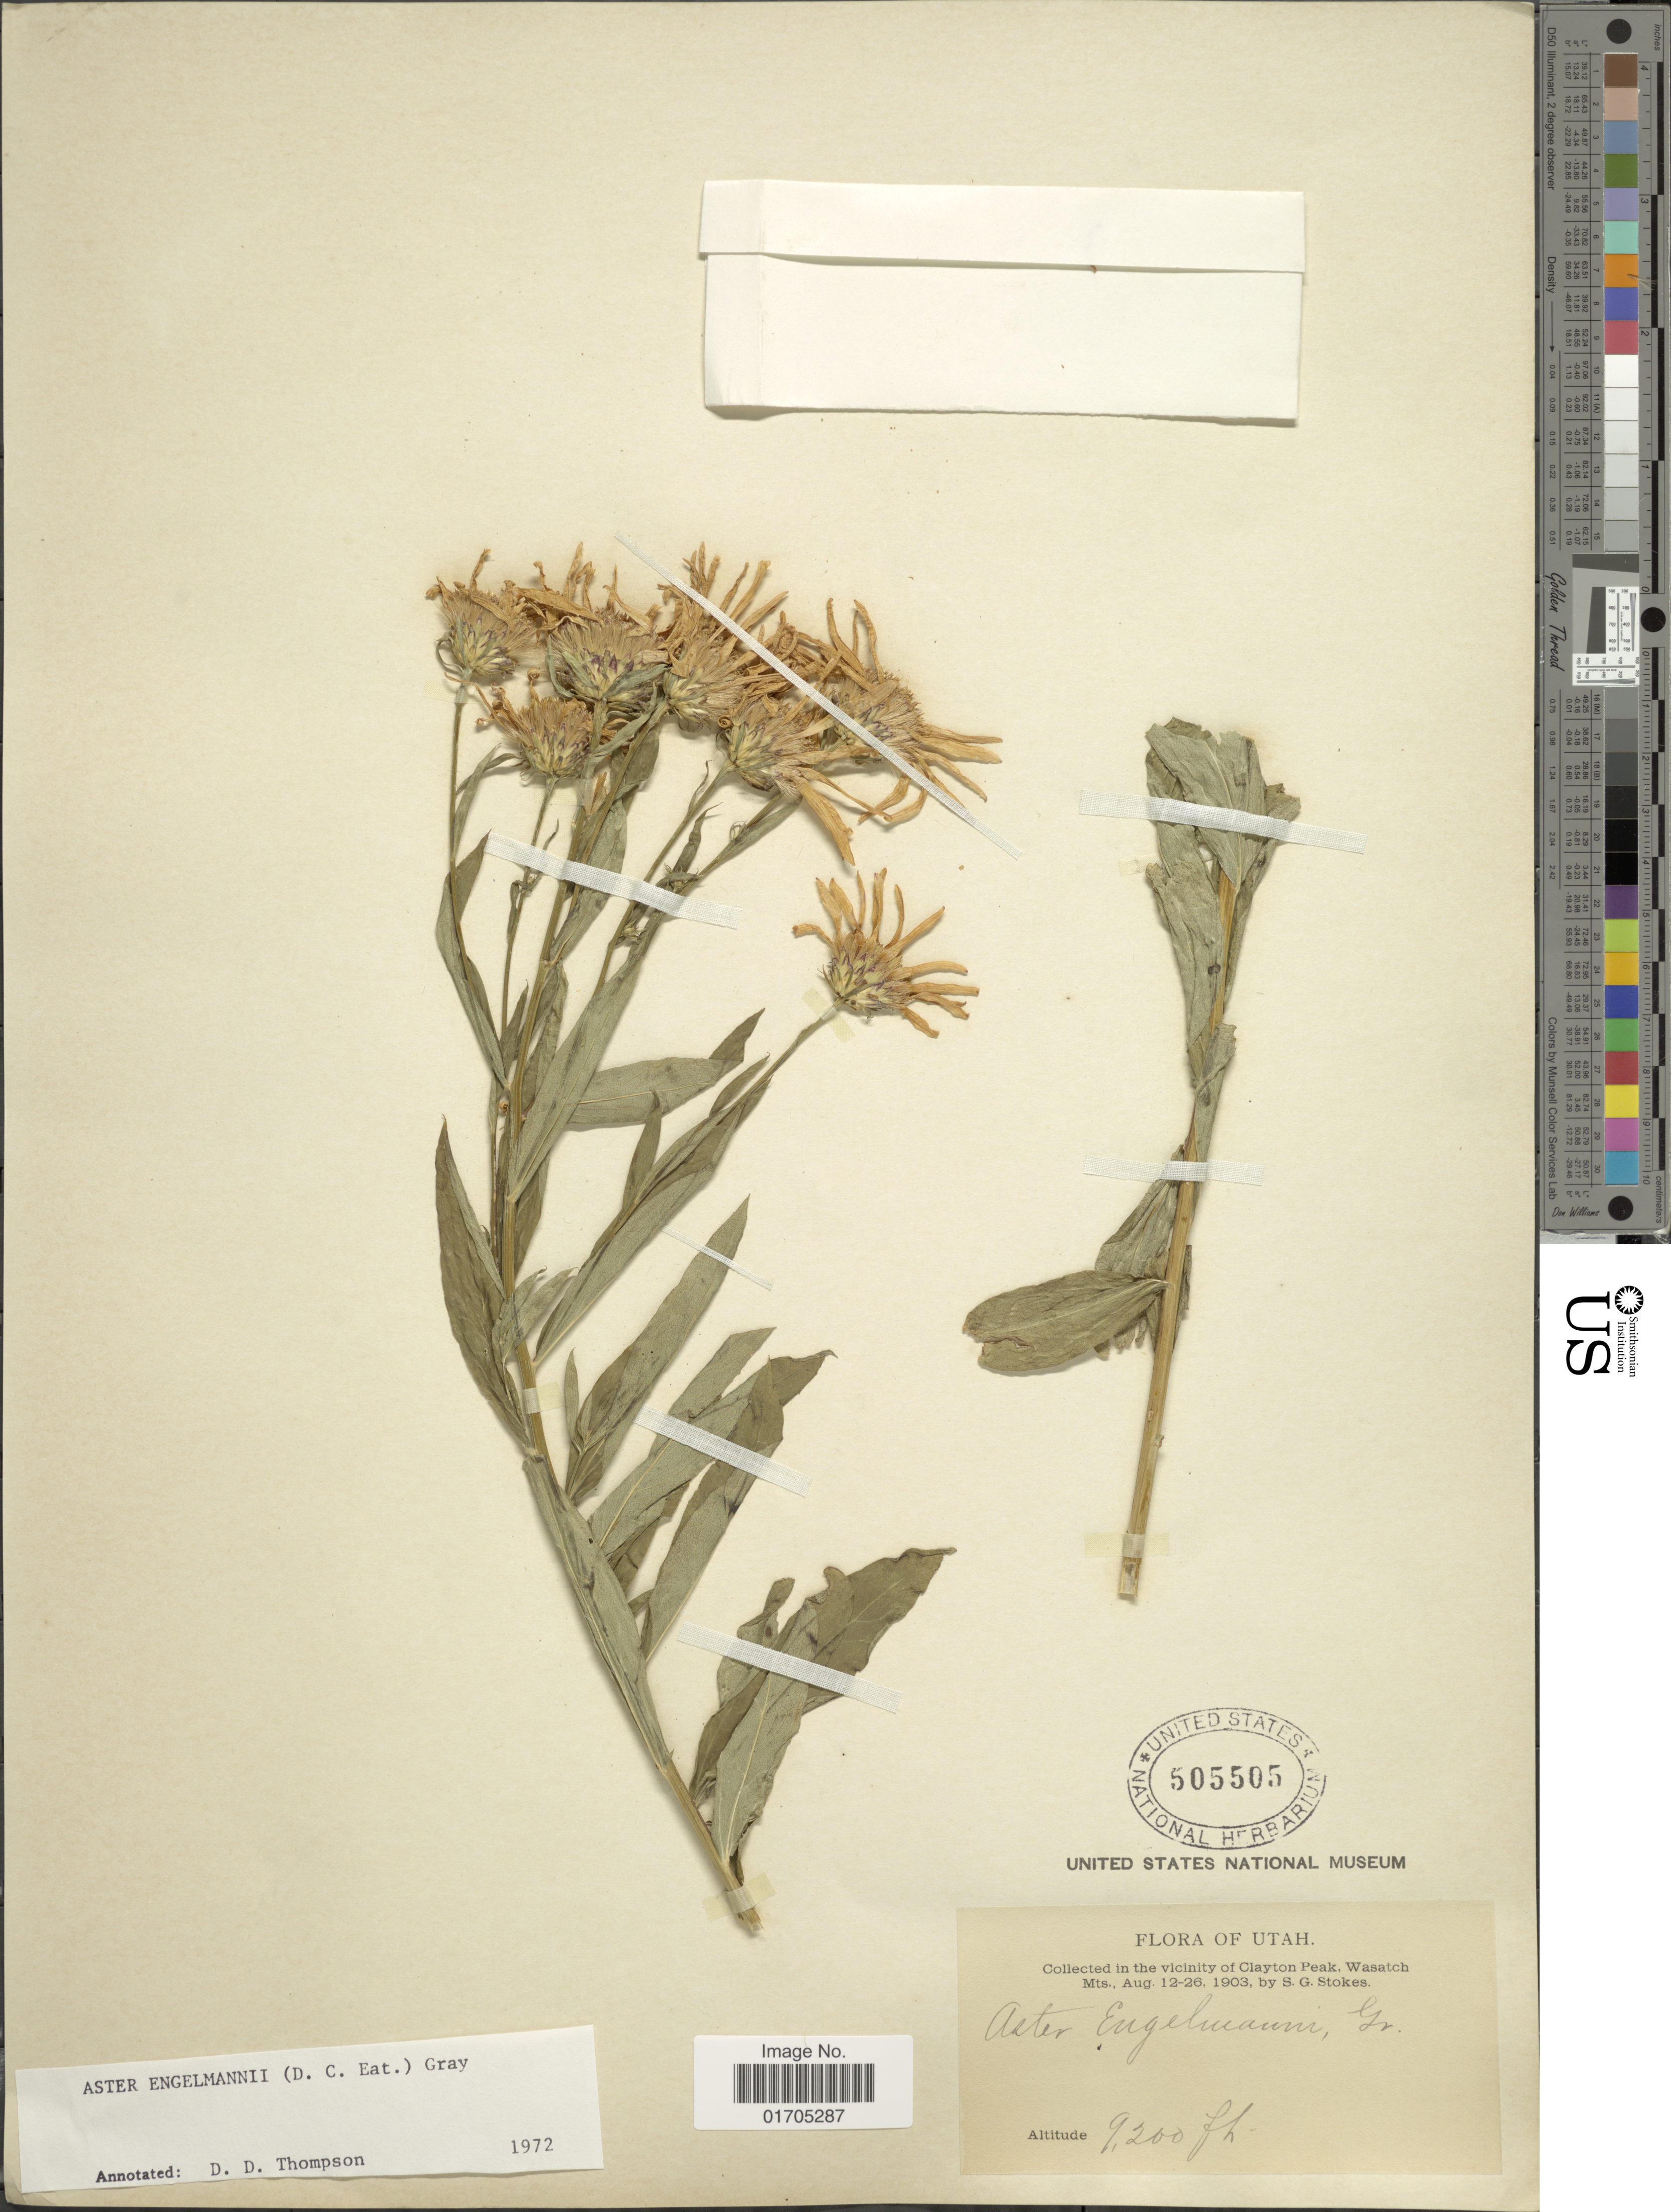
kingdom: Plantae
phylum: Tracheophyta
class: Magnoliopsida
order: Asterales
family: Asteraceae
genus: Eucephalus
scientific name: Eucephalus engelmannii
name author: (D.C. Eaton) Greene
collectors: S. G. Stokes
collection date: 1903-08-12/1903-08-26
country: United States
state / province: Utah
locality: In the vicinity of Clayton Peak, Wasatch Mts.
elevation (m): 2804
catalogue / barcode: US 505505